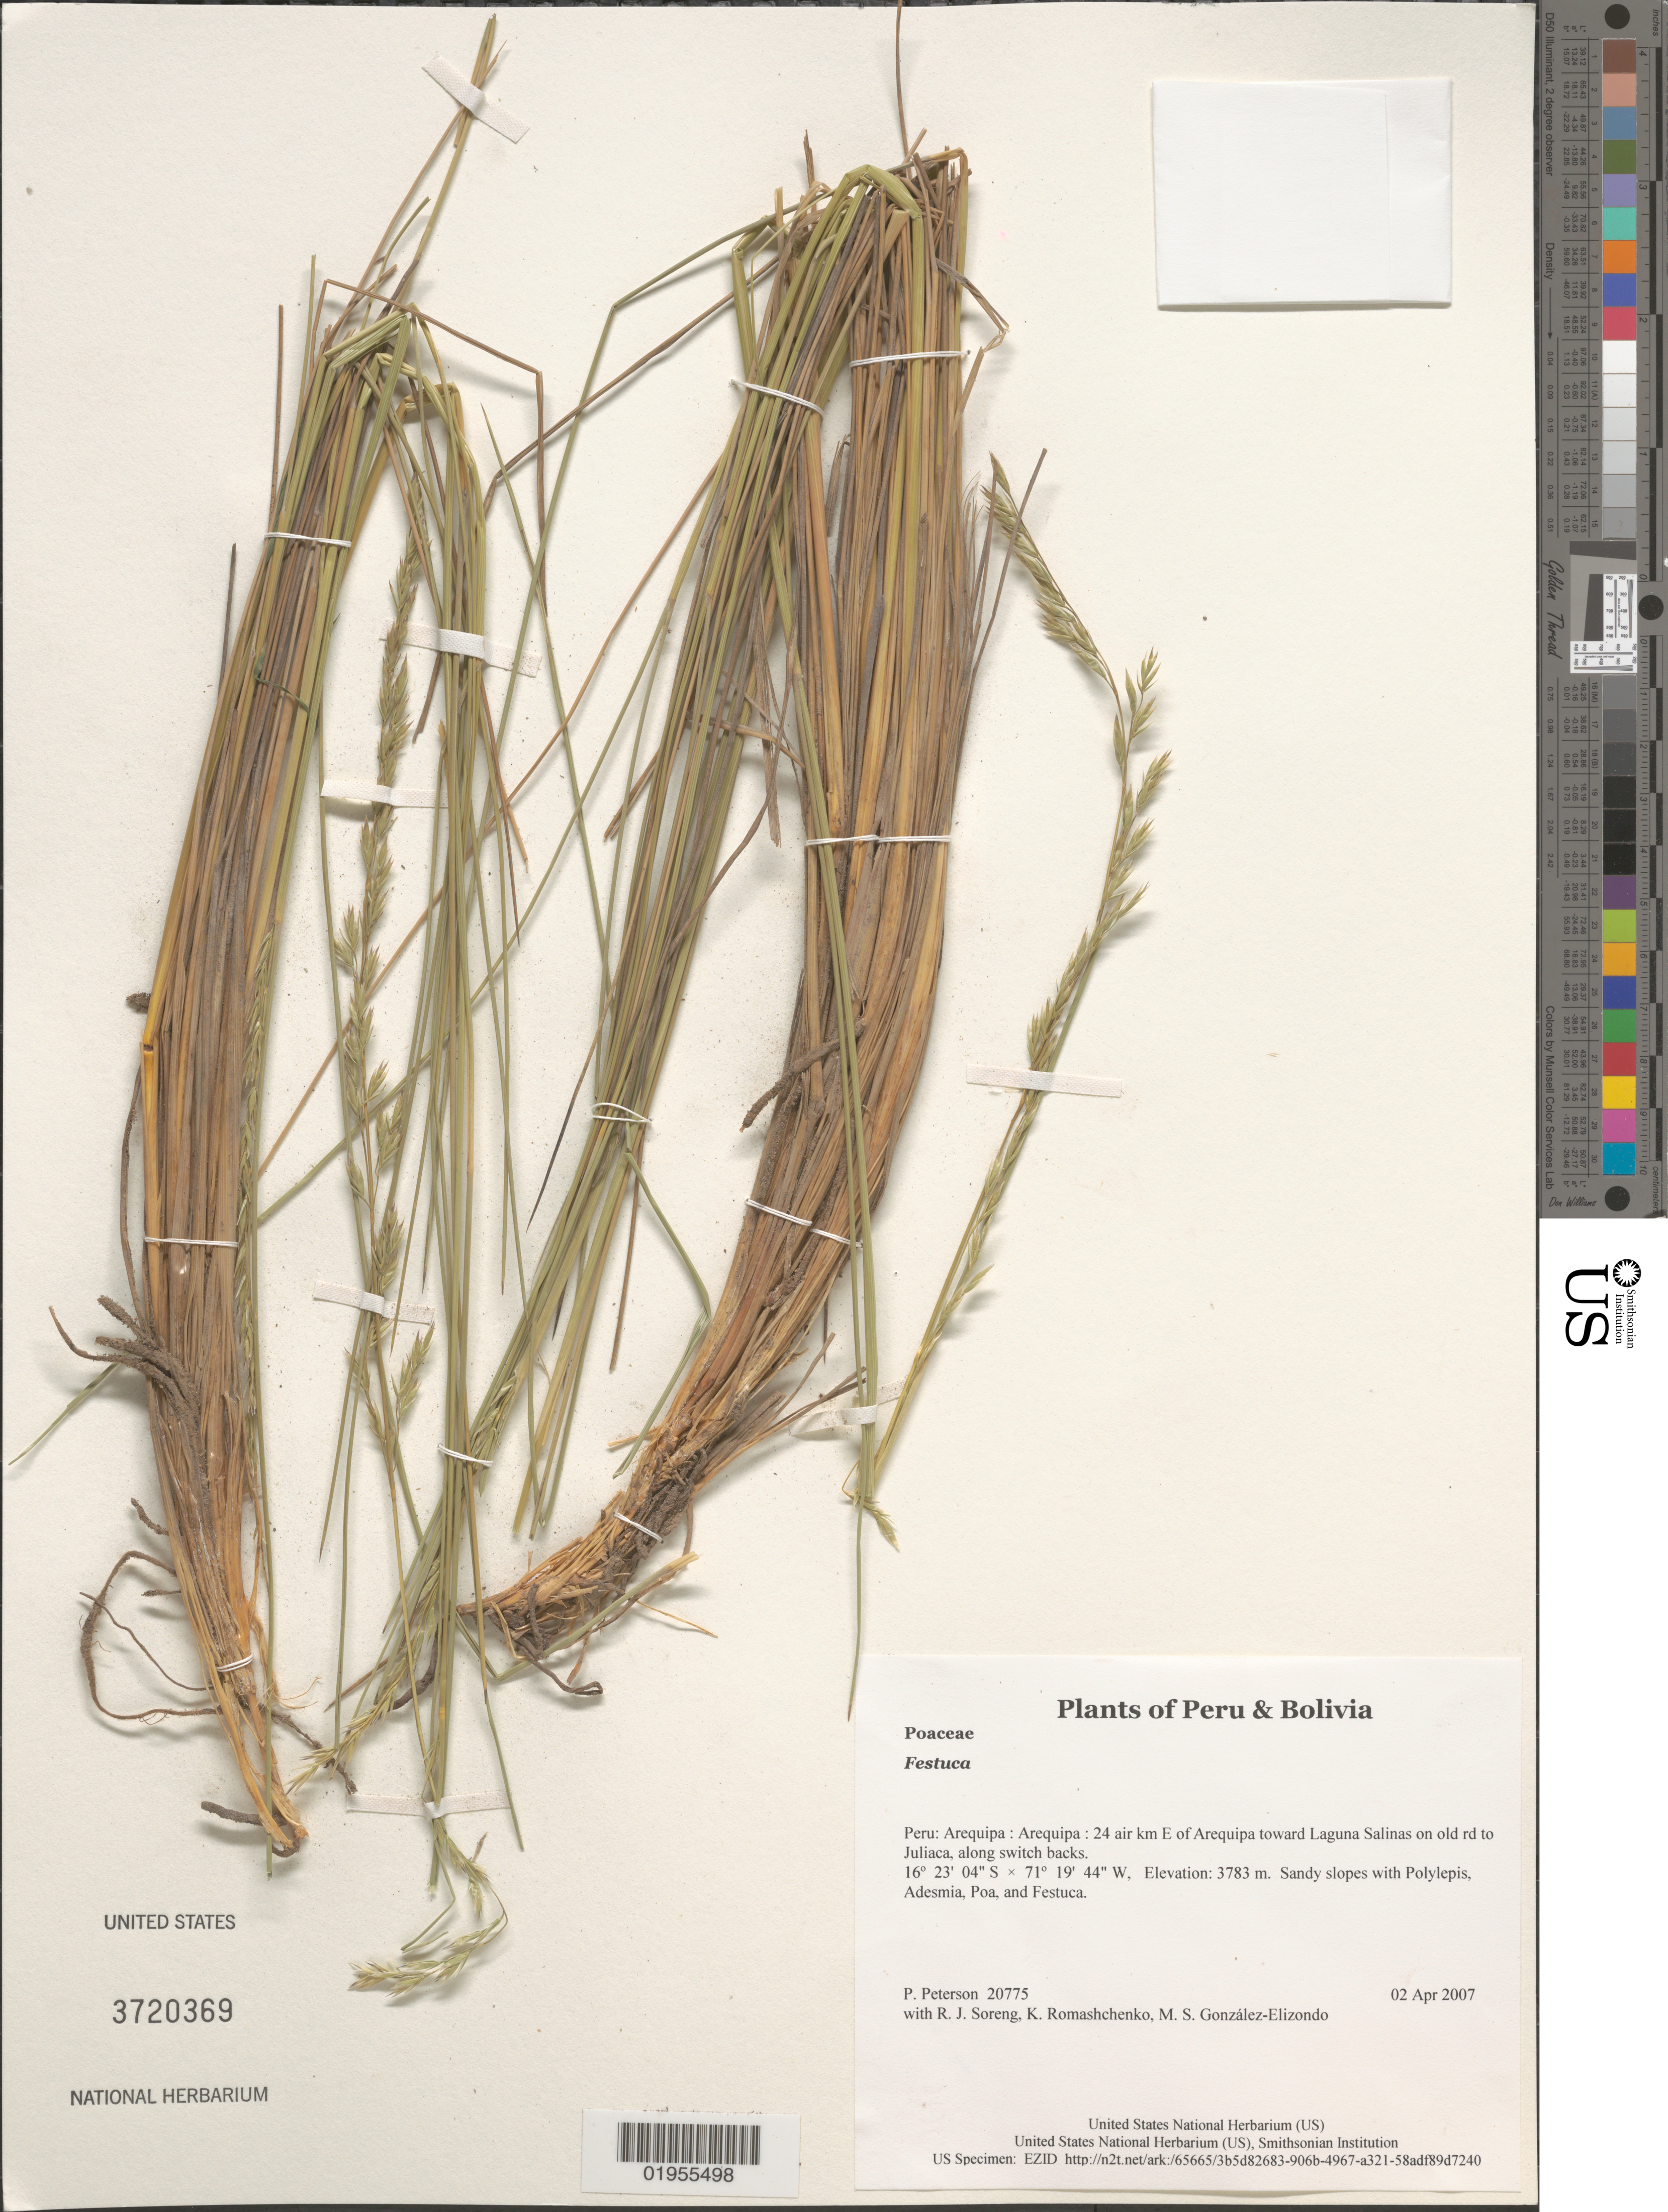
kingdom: Plantae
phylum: Tracheophyta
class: Liliopsida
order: Poales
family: Poaceae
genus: Festuca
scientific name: Festuca sp.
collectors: P. M. Peterson, R. J. Soreng, K. Romashchenko & M. S. González-Elizondo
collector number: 20775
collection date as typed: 02 Apr 2007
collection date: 2007-04-02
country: Peru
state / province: Arequipa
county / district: Arequipa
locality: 24 air km E of Arequipa toward Laguna Salinas on old rd to Juliaca, along switch backs.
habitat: Sandy slopes with Polylepis, Adesmia, Poa, and Festuca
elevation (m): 3783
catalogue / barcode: US 3720369